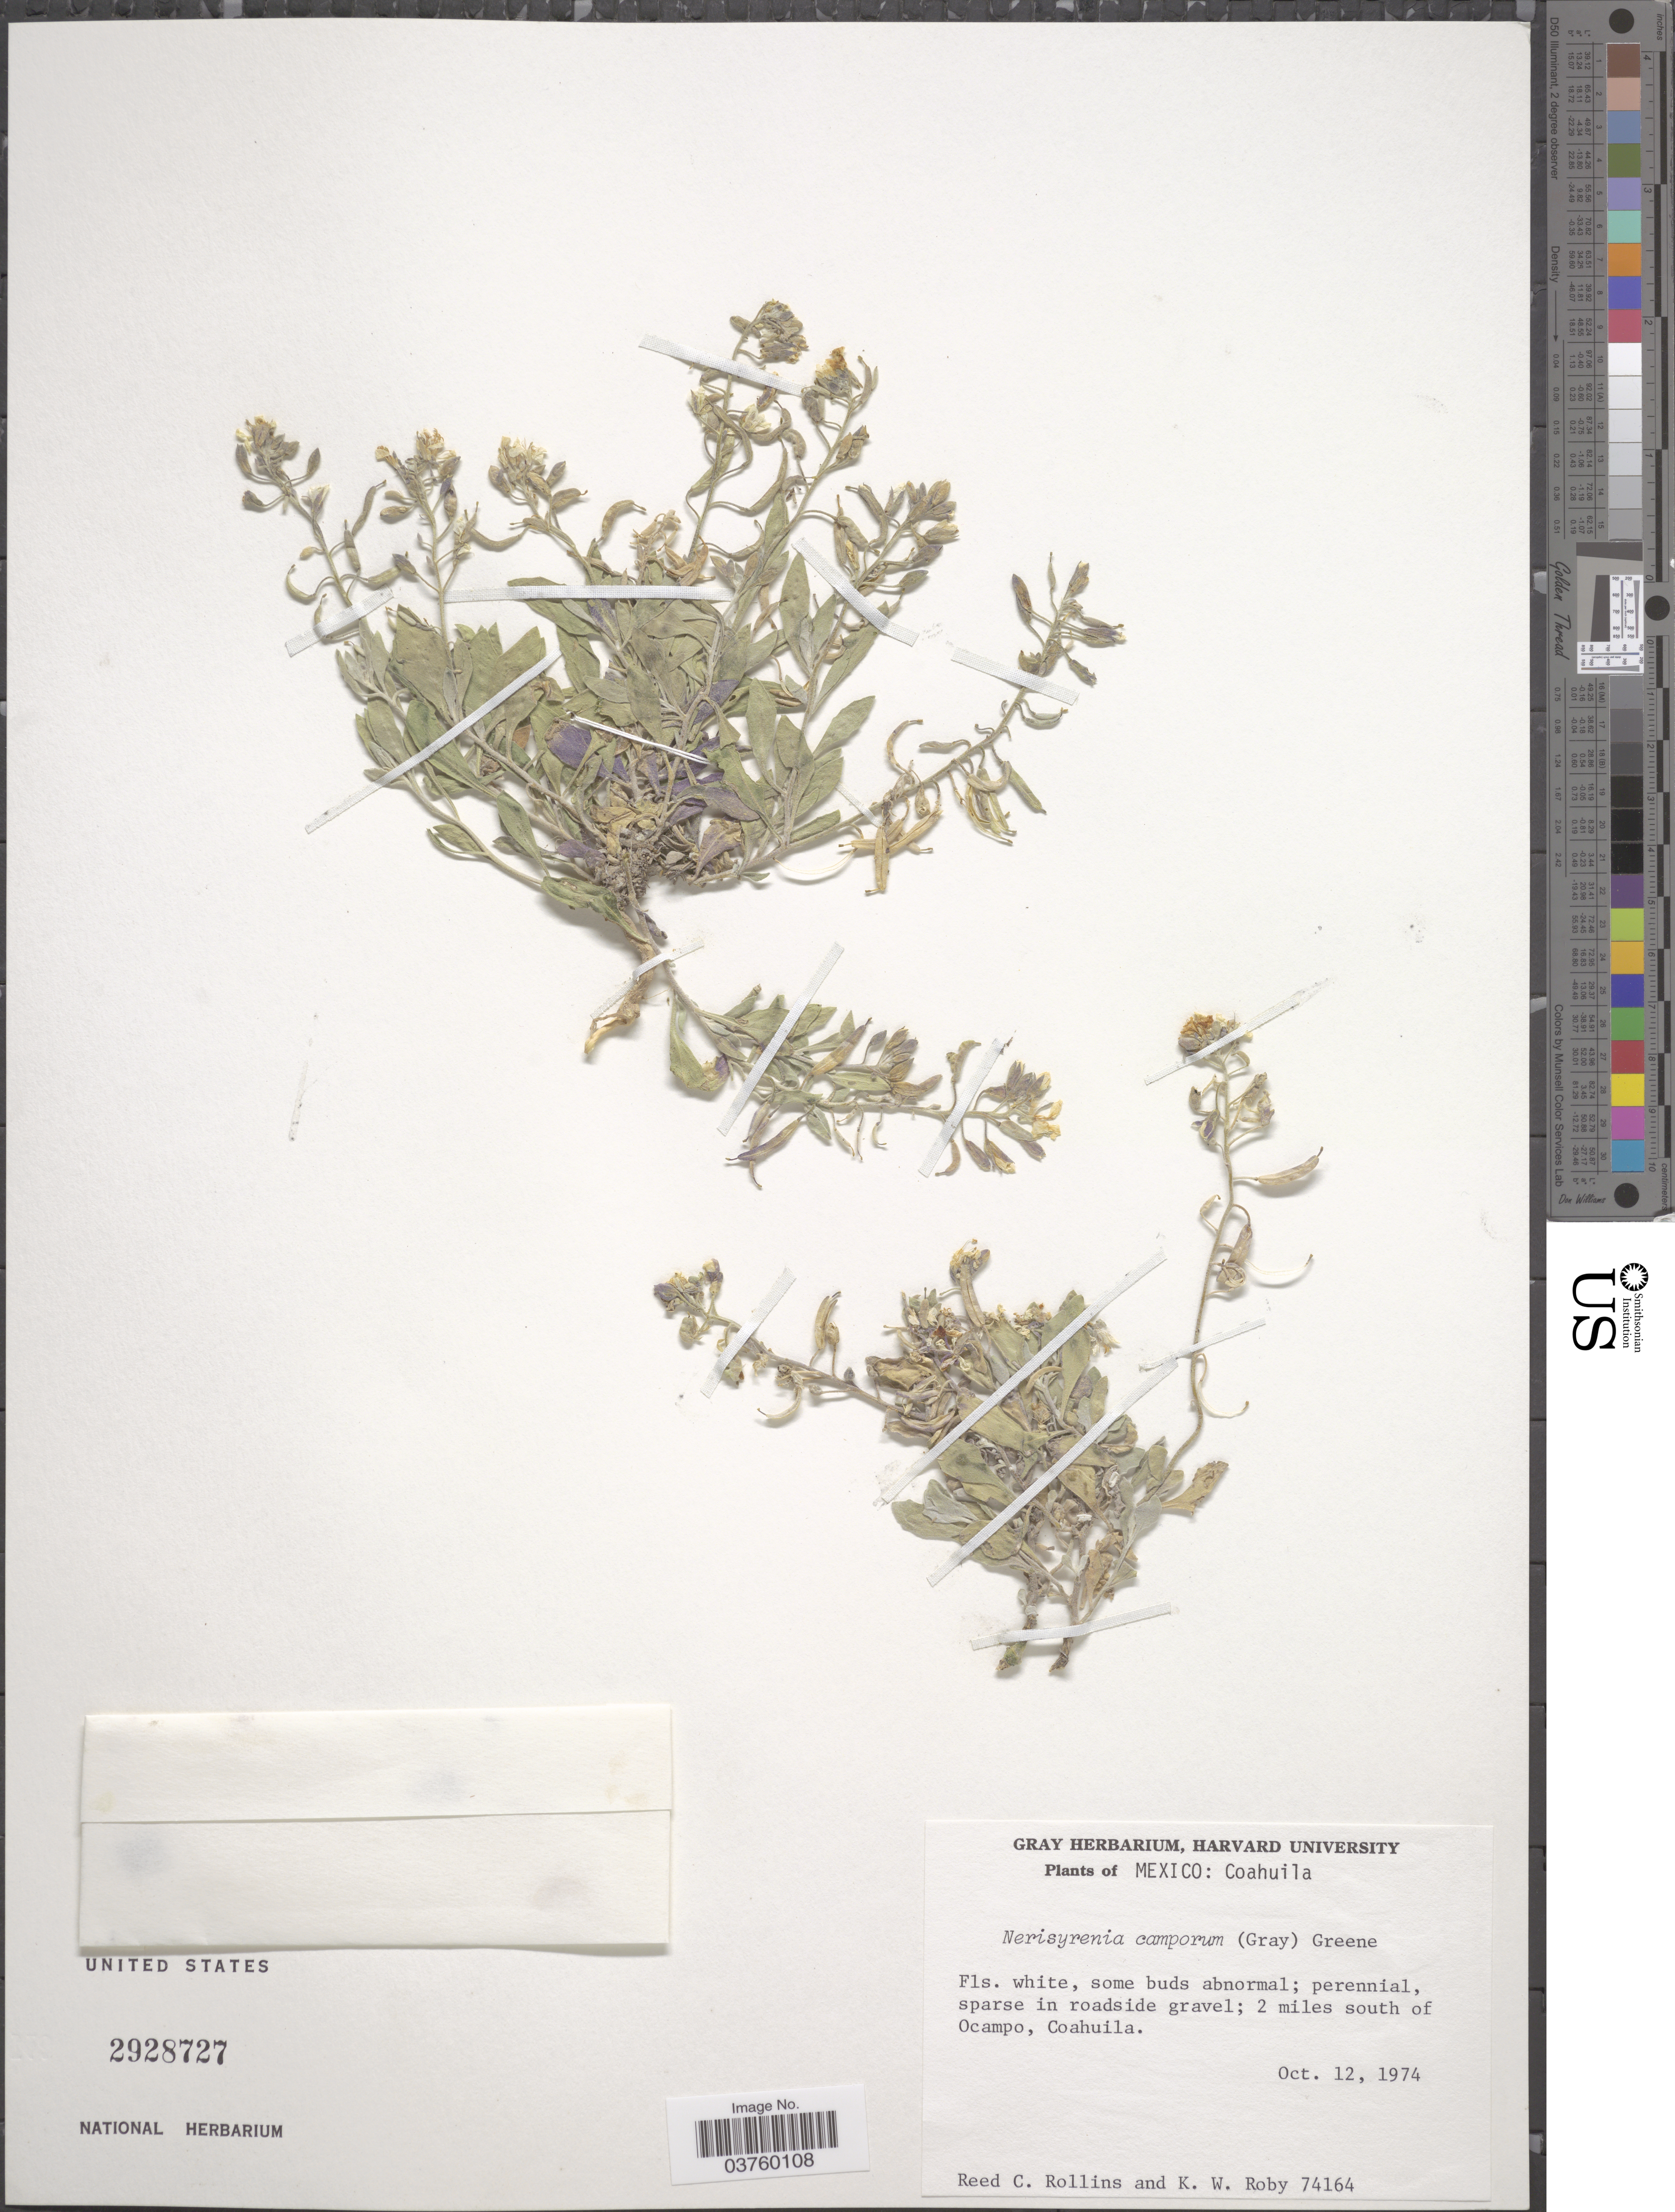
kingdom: Plantae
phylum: Tracheophyta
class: Magnoliopsida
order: Brassicales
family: Brassicaceae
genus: Nerisyrenia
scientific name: Nerisyrenia camporum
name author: (A. Gray) Greene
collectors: R. C. Rollins & K. W. Roby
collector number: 74164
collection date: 1974-10-12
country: Mexico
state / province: Coahuila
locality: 2 miles south of Ocampo.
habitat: in roadside gravel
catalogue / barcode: US 2928727